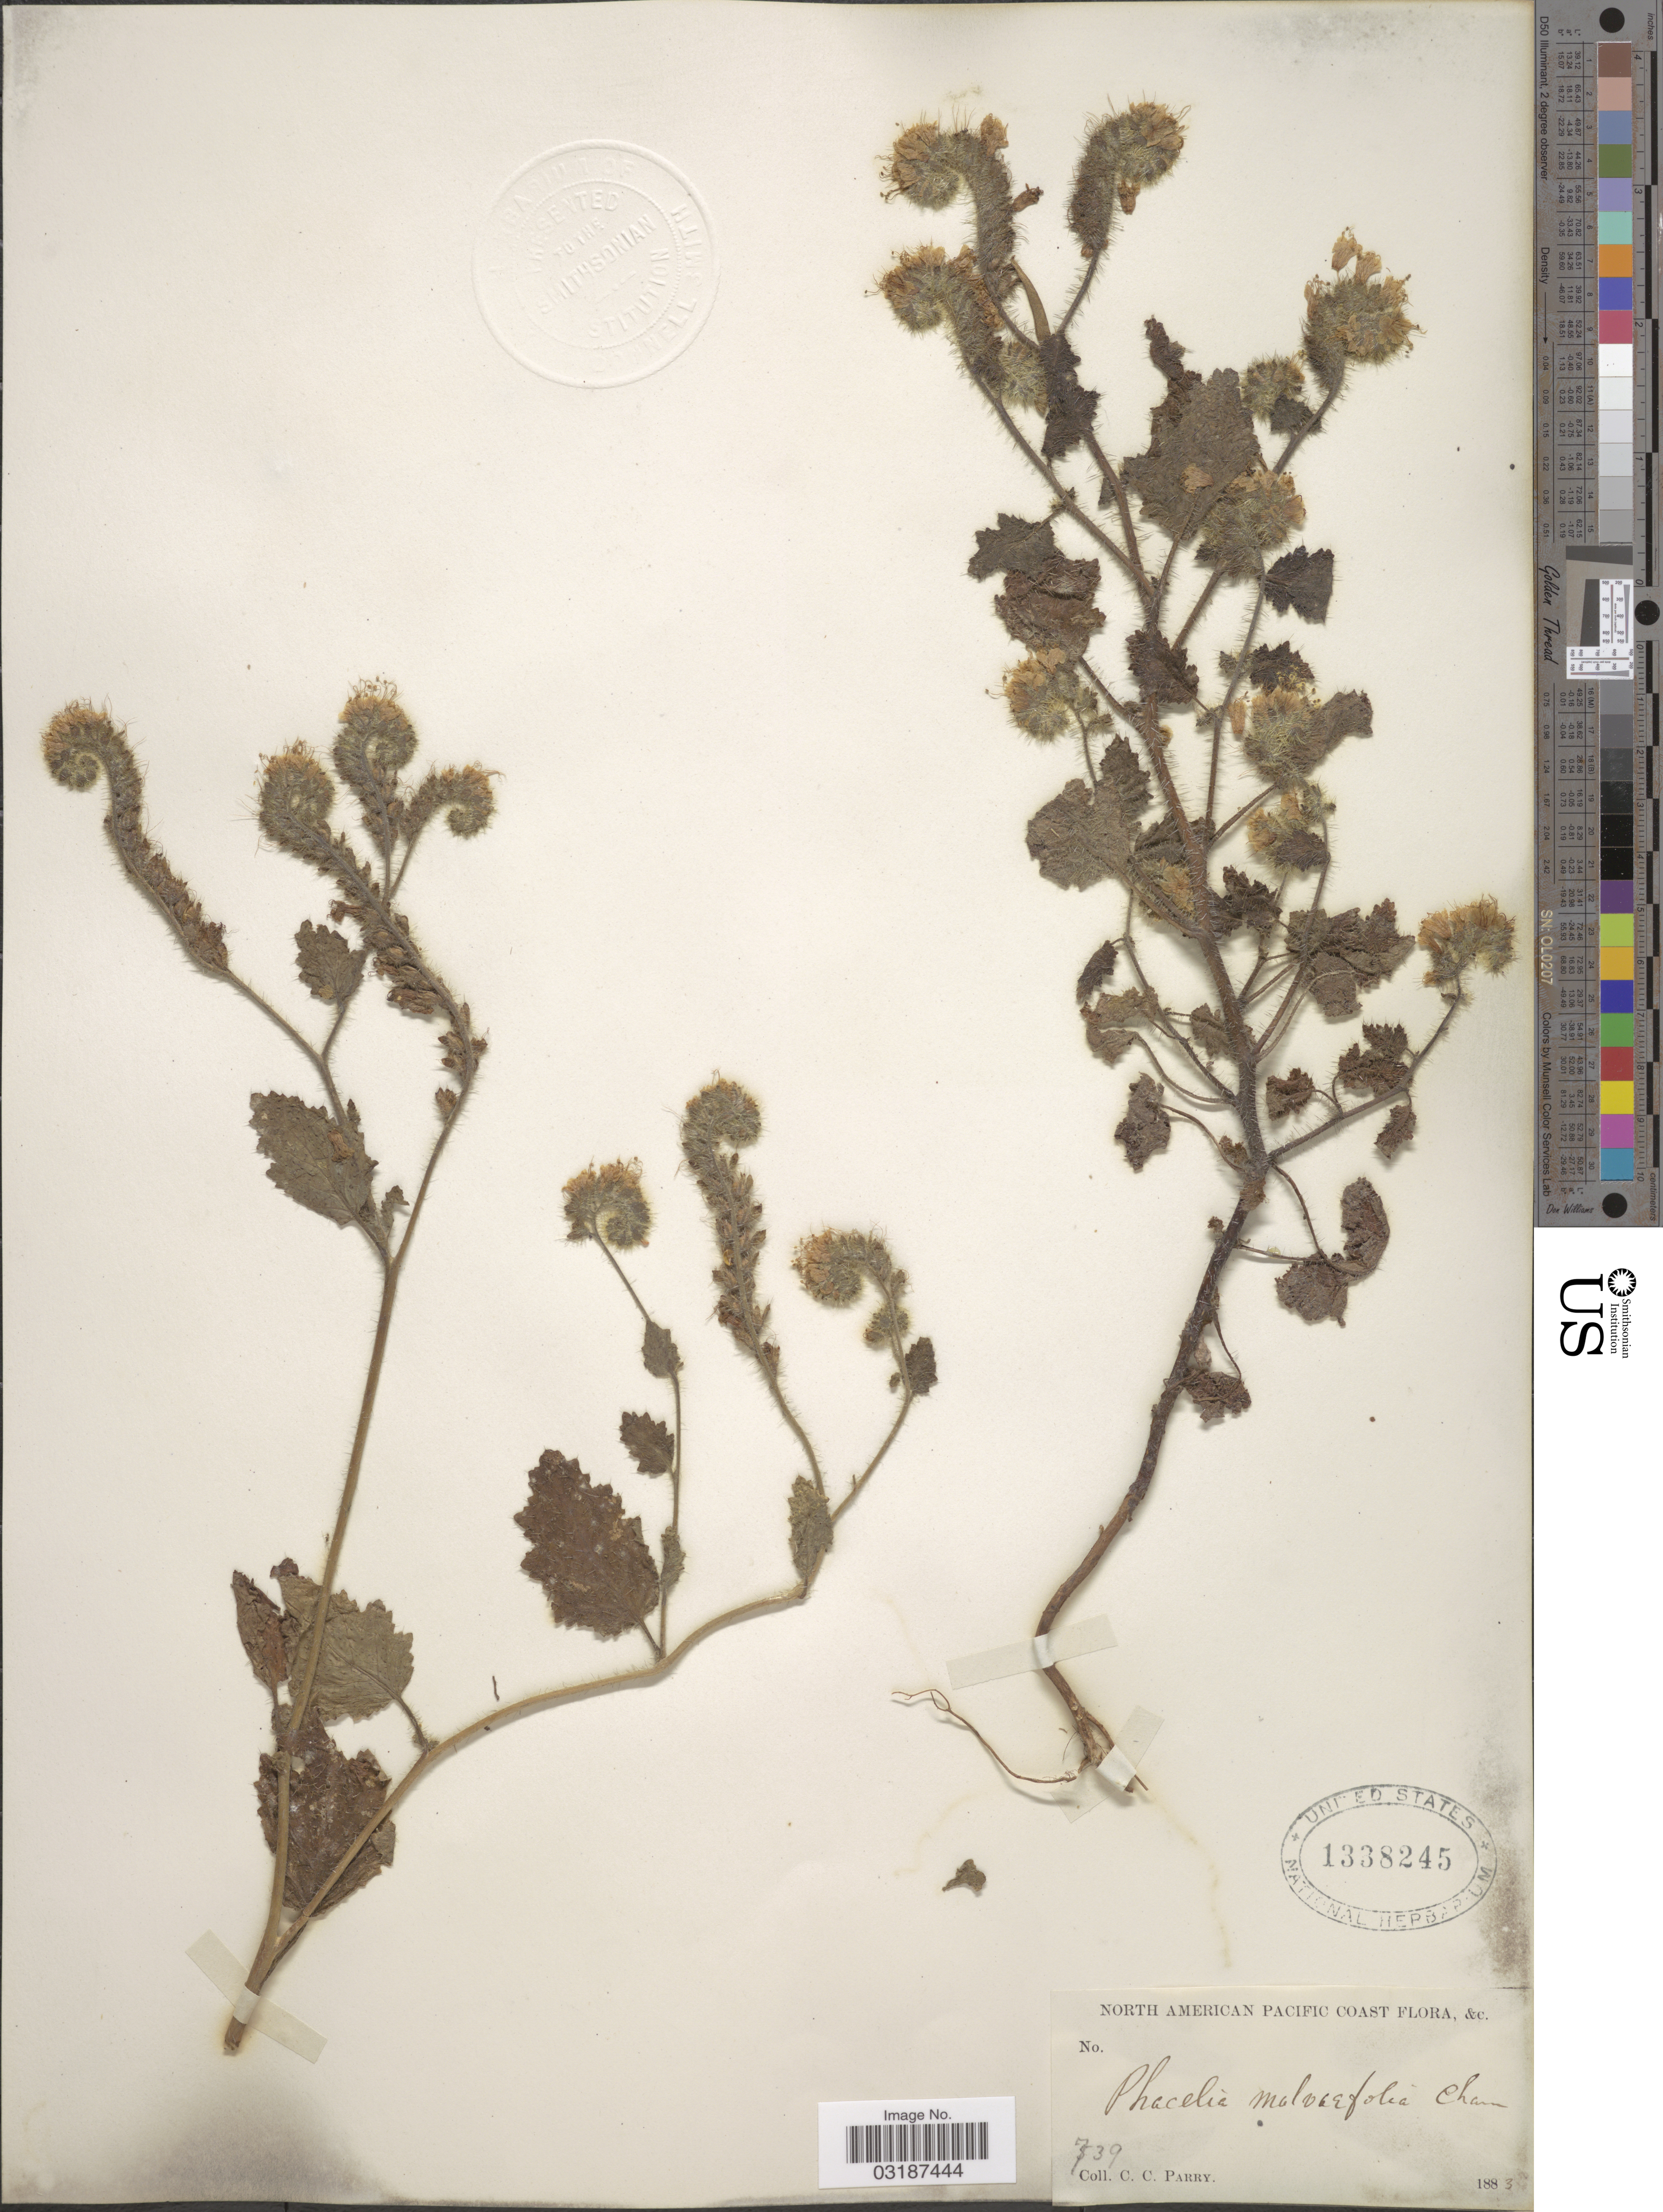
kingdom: Plantae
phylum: Tracheophyta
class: Magnoliopsida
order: Boraginales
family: Hydrophyllaceae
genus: Phacelia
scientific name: Phacelia malvifolia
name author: Cham.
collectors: C. C. Parry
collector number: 739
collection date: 1883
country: United States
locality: North American Pacific Coast Flora, &c.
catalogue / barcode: US 1338245